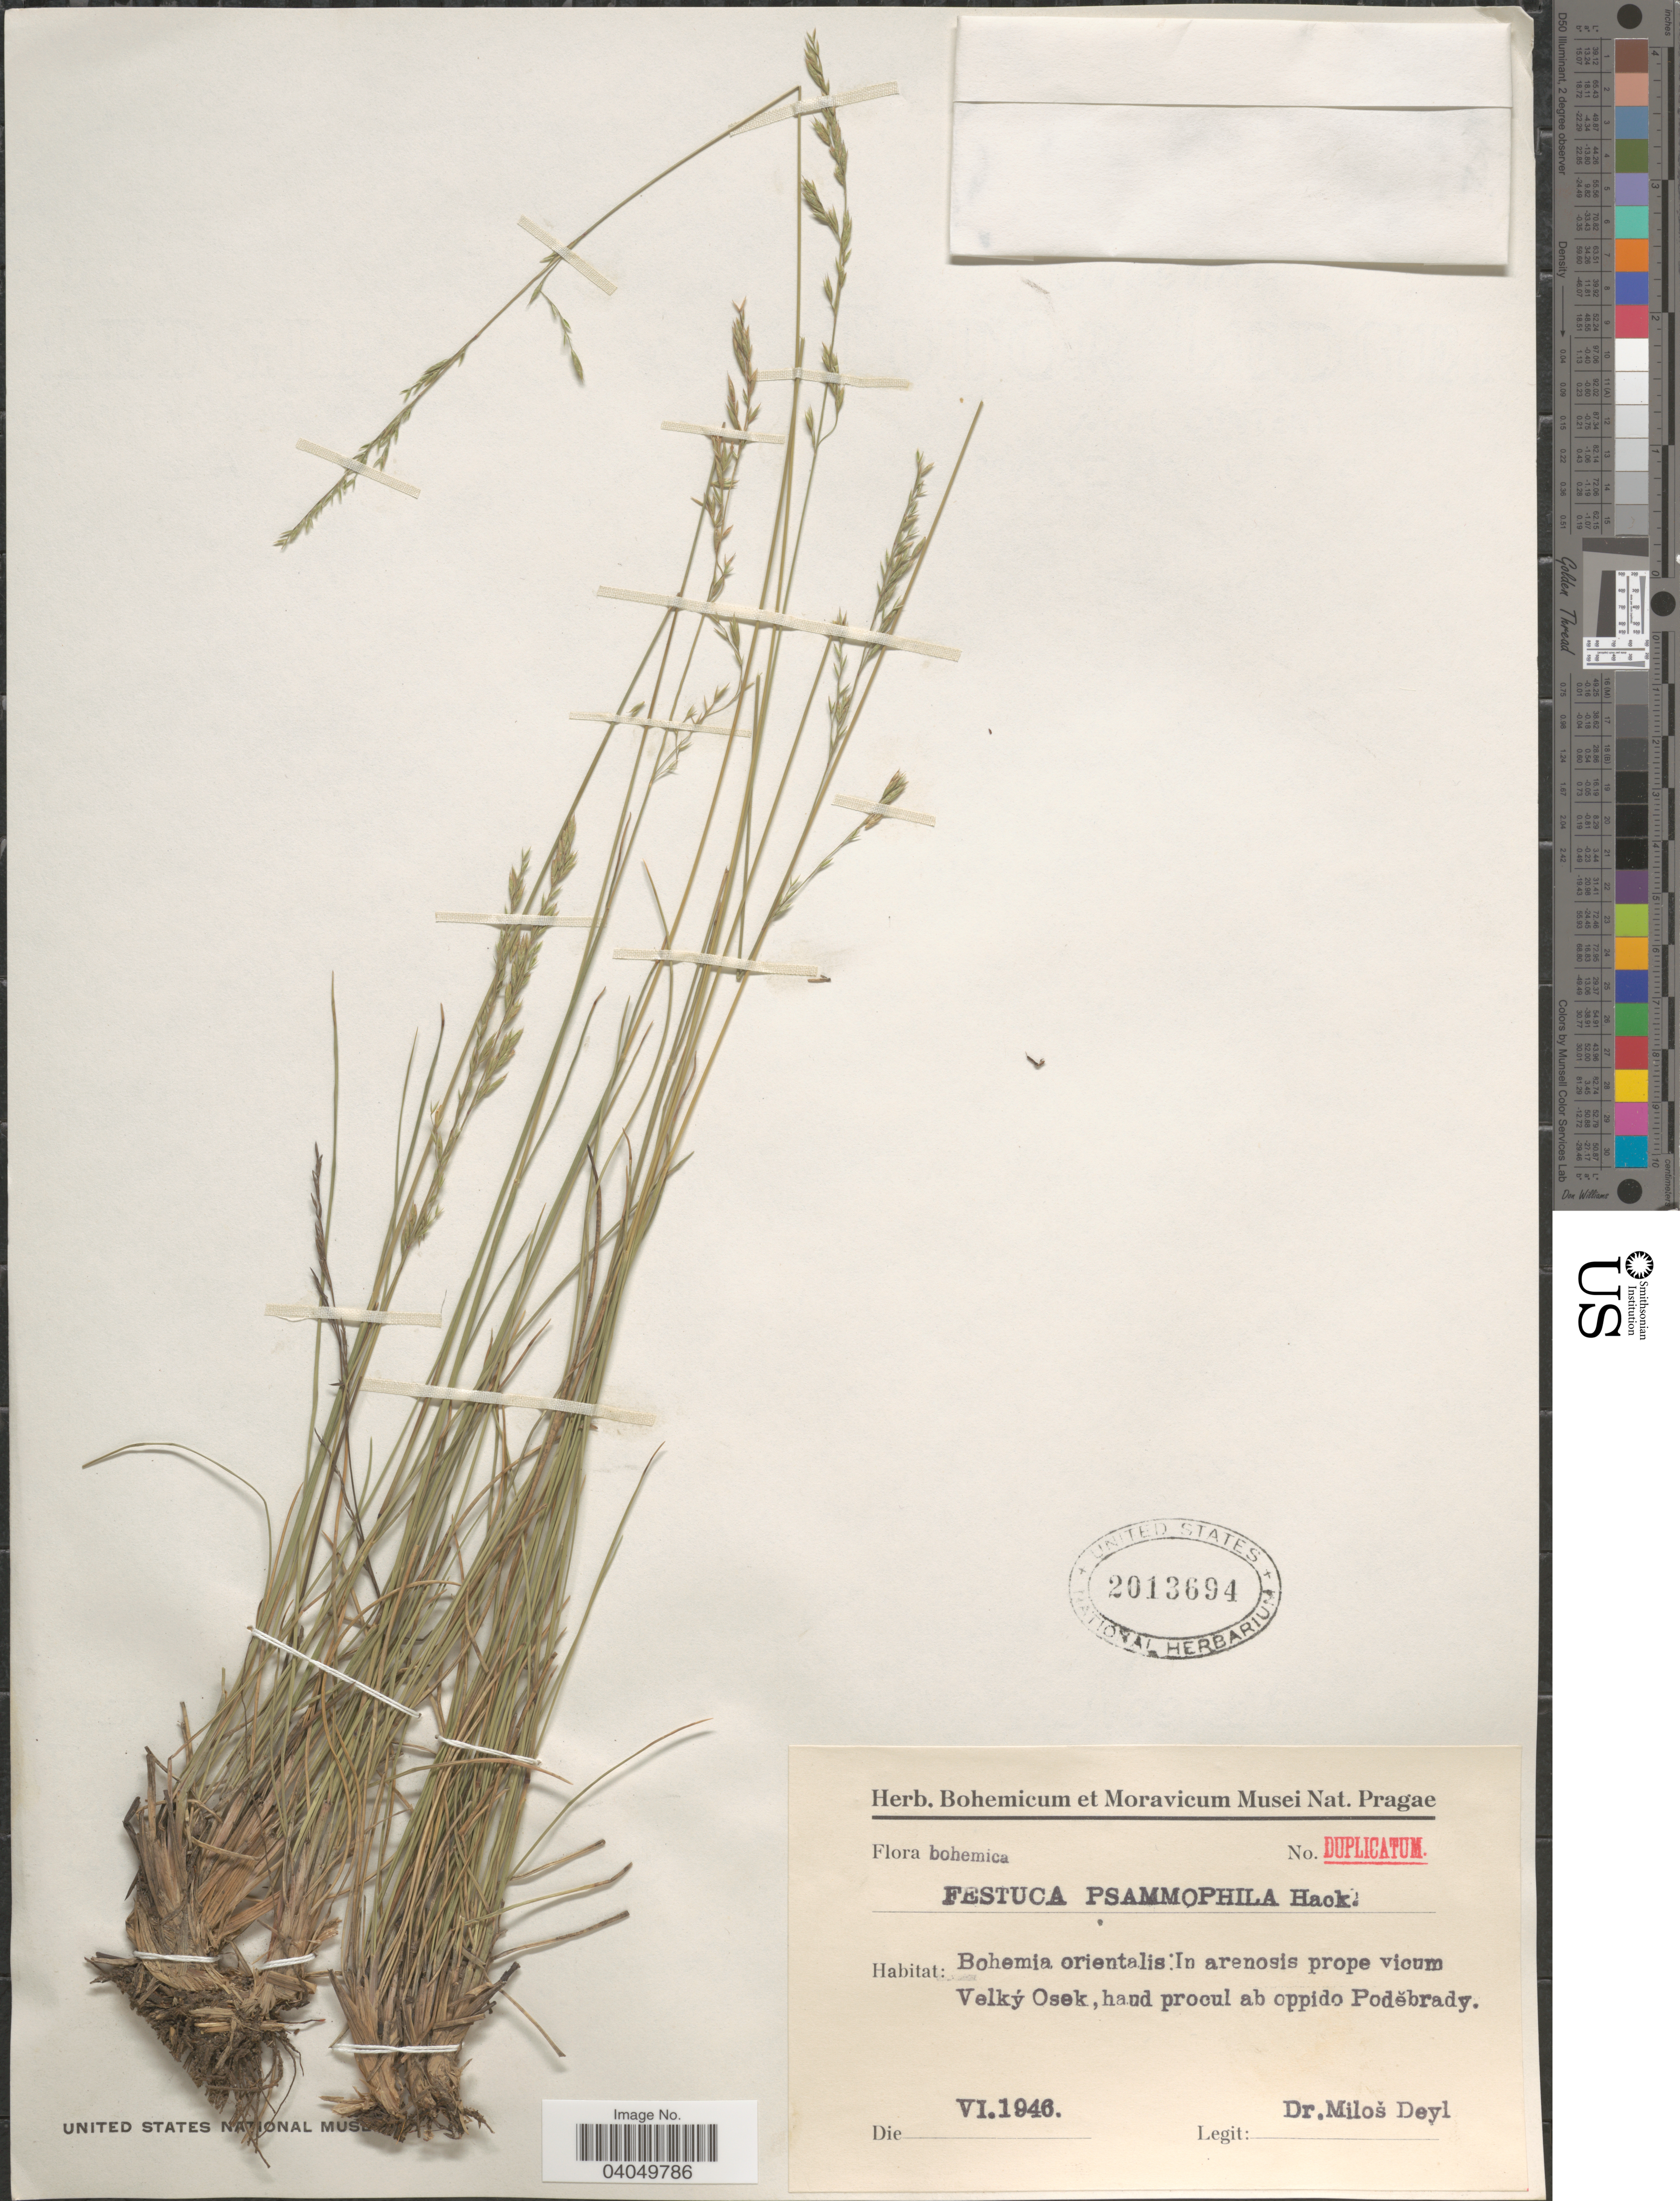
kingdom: Plantae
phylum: Tracheophyta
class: Liliopsida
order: Poales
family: Poaceae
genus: Festuca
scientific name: Festuca psammophila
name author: (Hack. ex Čelak.) Fritsch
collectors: M. Deyl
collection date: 1946-06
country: Czechia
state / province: Prague, Capital District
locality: Bohemica. Bohemia orientalis: In arenosis prope vicum Velký Osek, haud procul ab oppido Podebrady.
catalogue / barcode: US 2013694